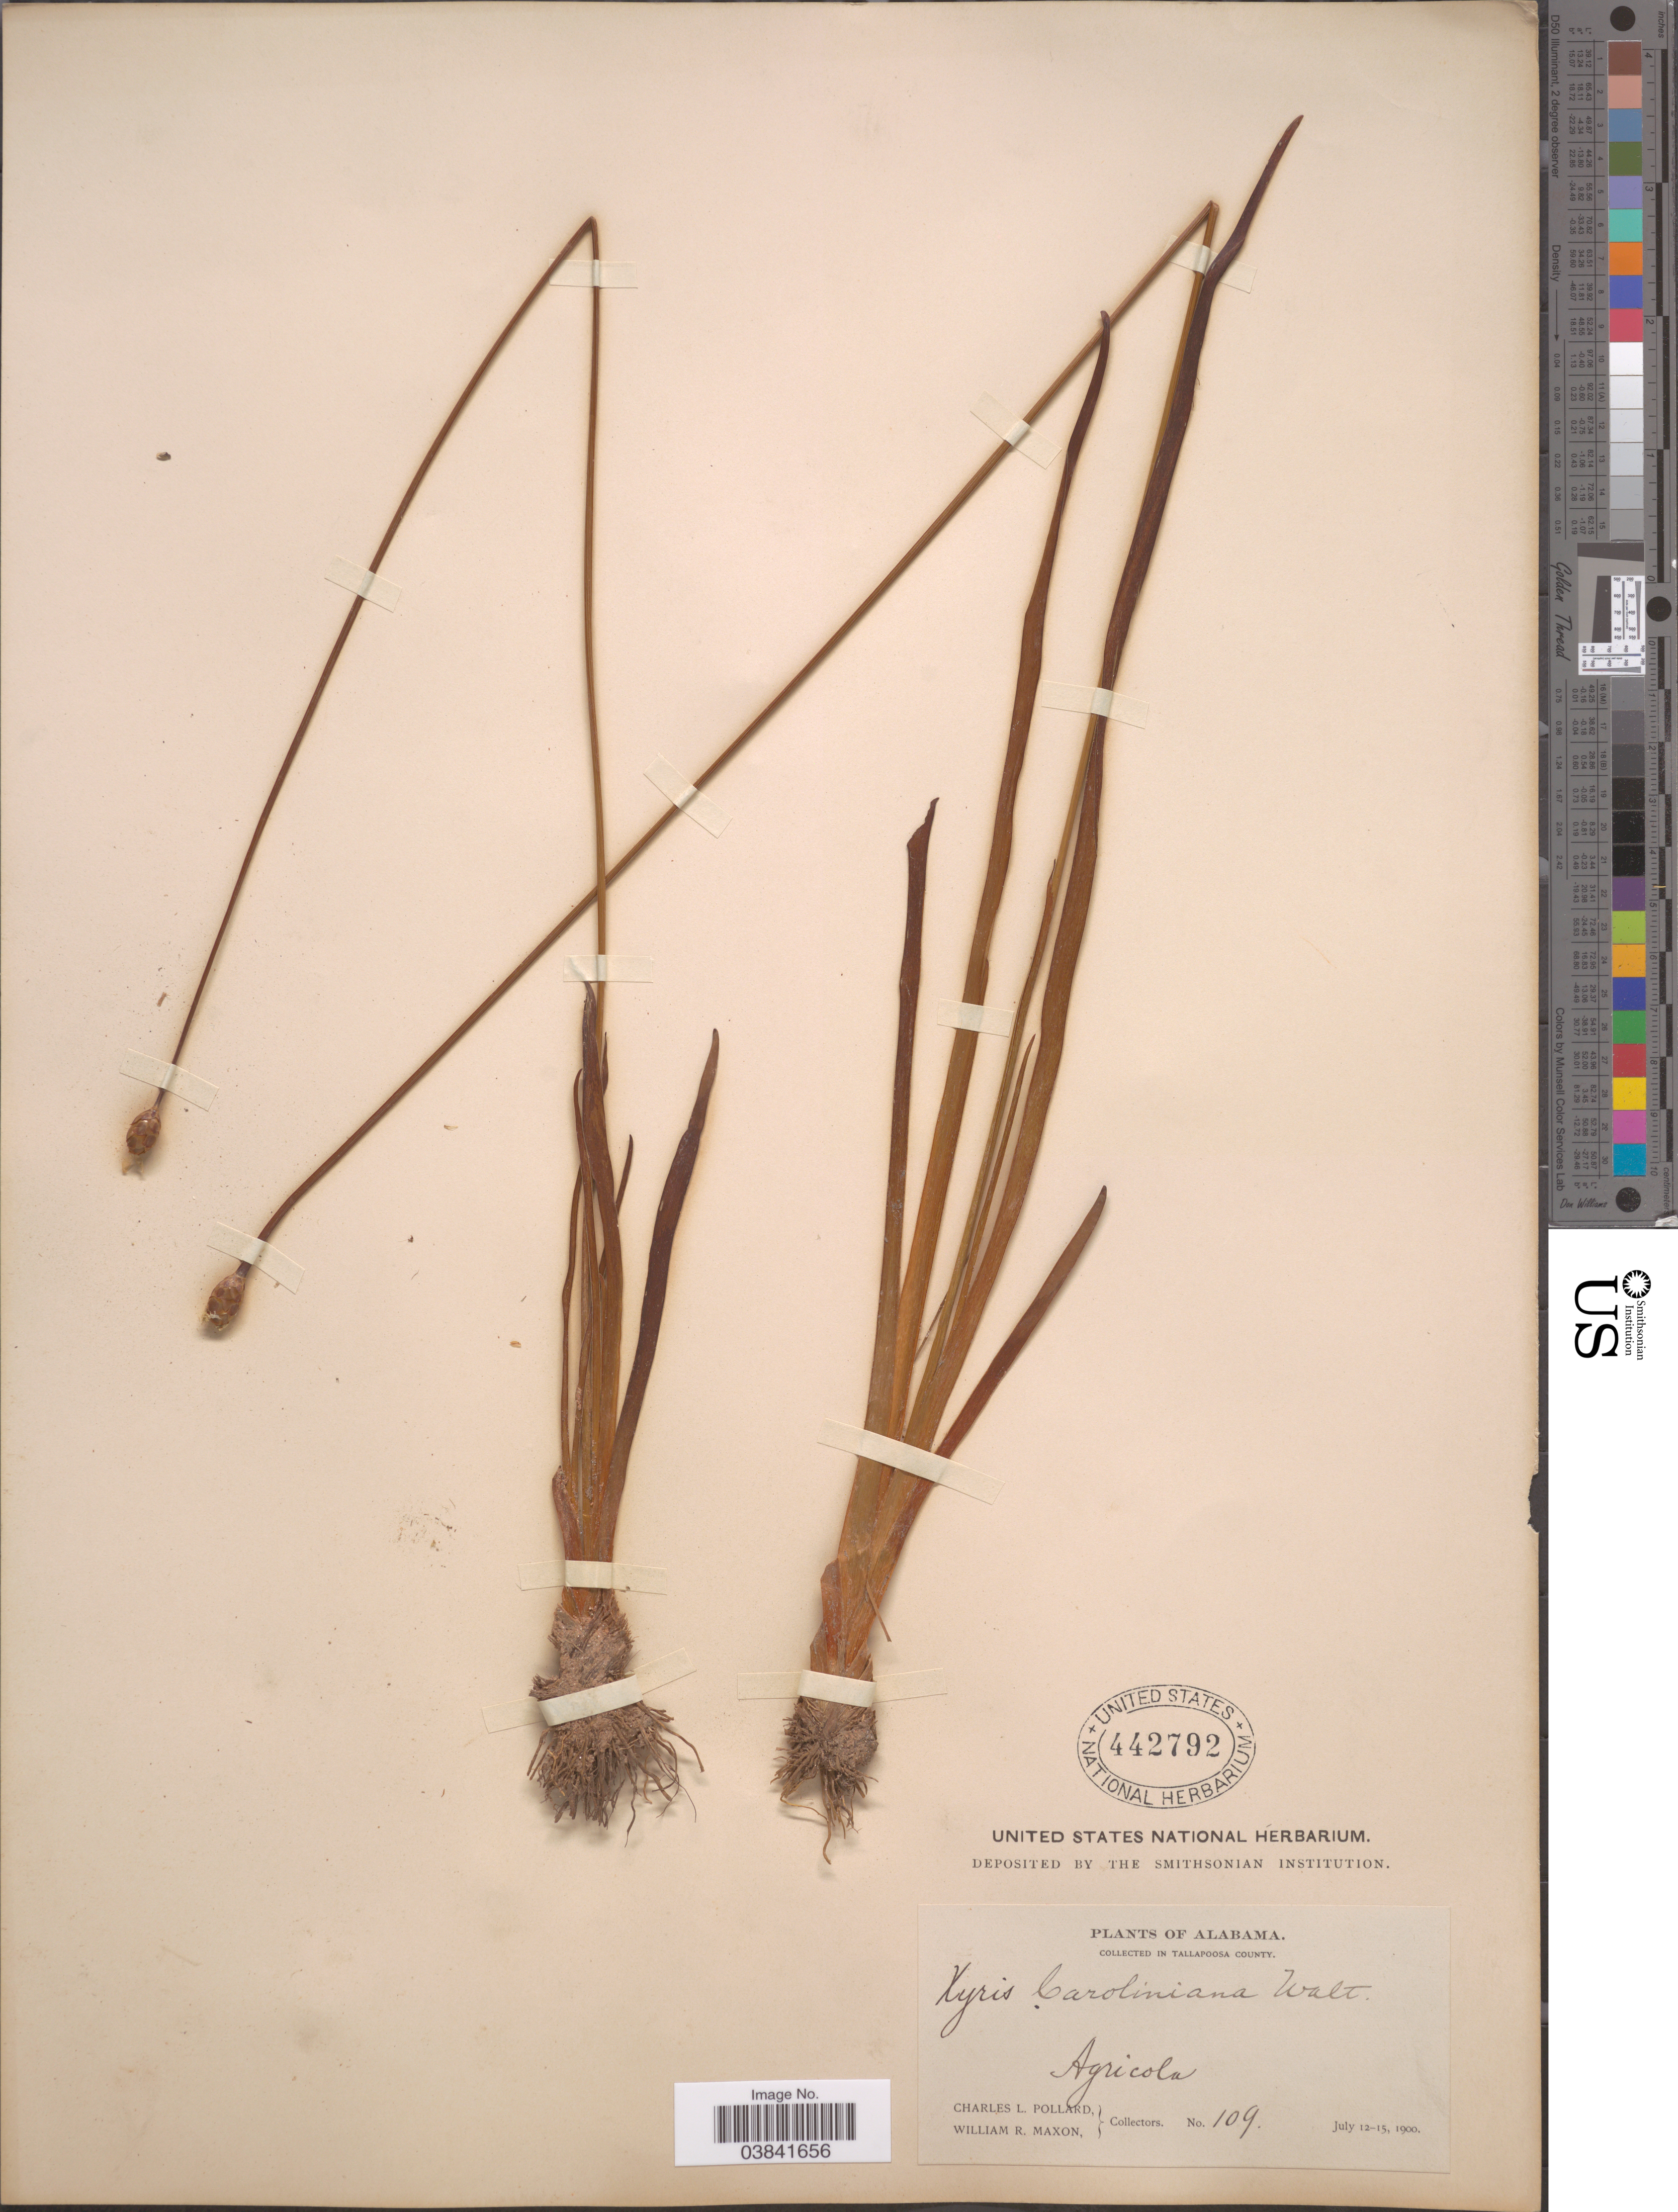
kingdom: Plantae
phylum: Tracheophyta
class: Liliopsida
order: Poales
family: Xyridaceae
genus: Xyris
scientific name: Xyris ambigua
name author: Beyr. ex Kunth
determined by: Kral, Robert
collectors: C. L. Pollard & W. R. Maxon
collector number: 109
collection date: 1900-07-12/1900-07-15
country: United States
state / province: Alabama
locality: In Tallapoosa County. Agricola.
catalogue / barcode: US 442792